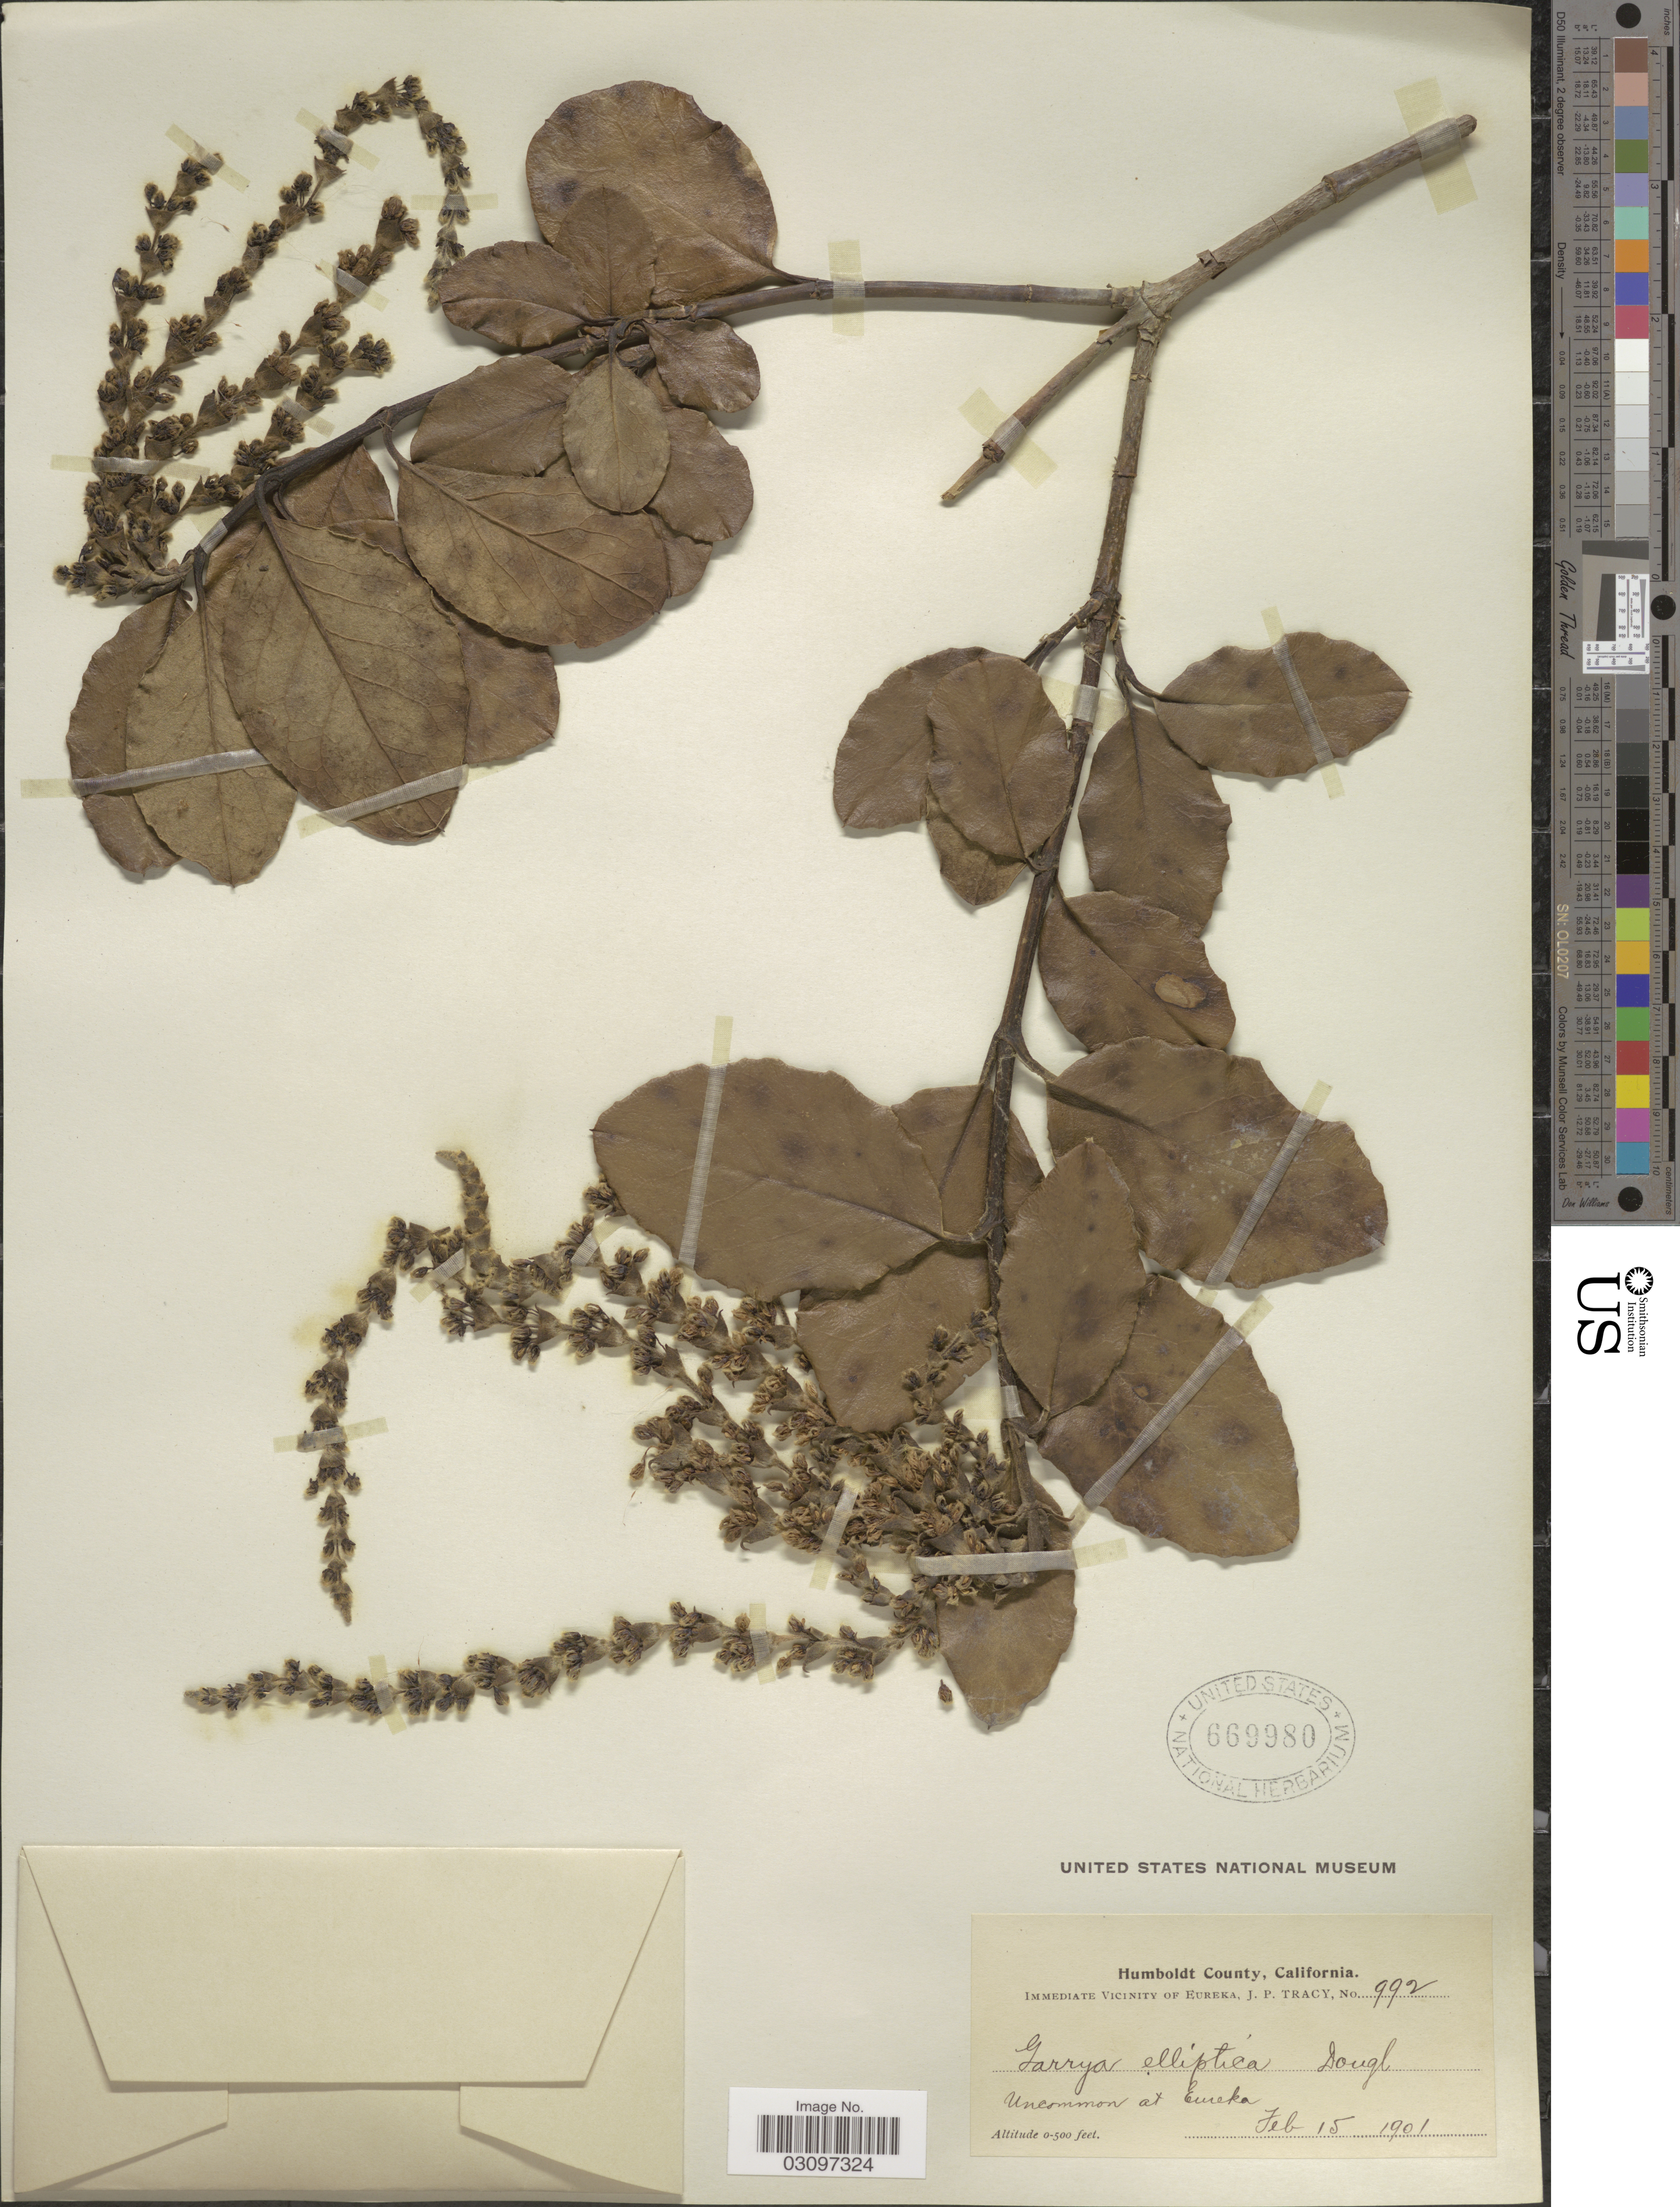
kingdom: Plantae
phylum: Tracheophyta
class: Magnoliopsida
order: Garryales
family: Garryaceae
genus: Garrya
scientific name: Garrya elliptica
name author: Douglas ex Lindl.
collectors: J. Tracy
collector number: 992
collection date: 1901-02-15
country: United States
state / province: California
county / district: Humboldt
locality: Humboldt County. Immediate Vicinity of Eureka. Uncommon at Eureka.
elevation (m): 0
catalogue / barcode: US 669980